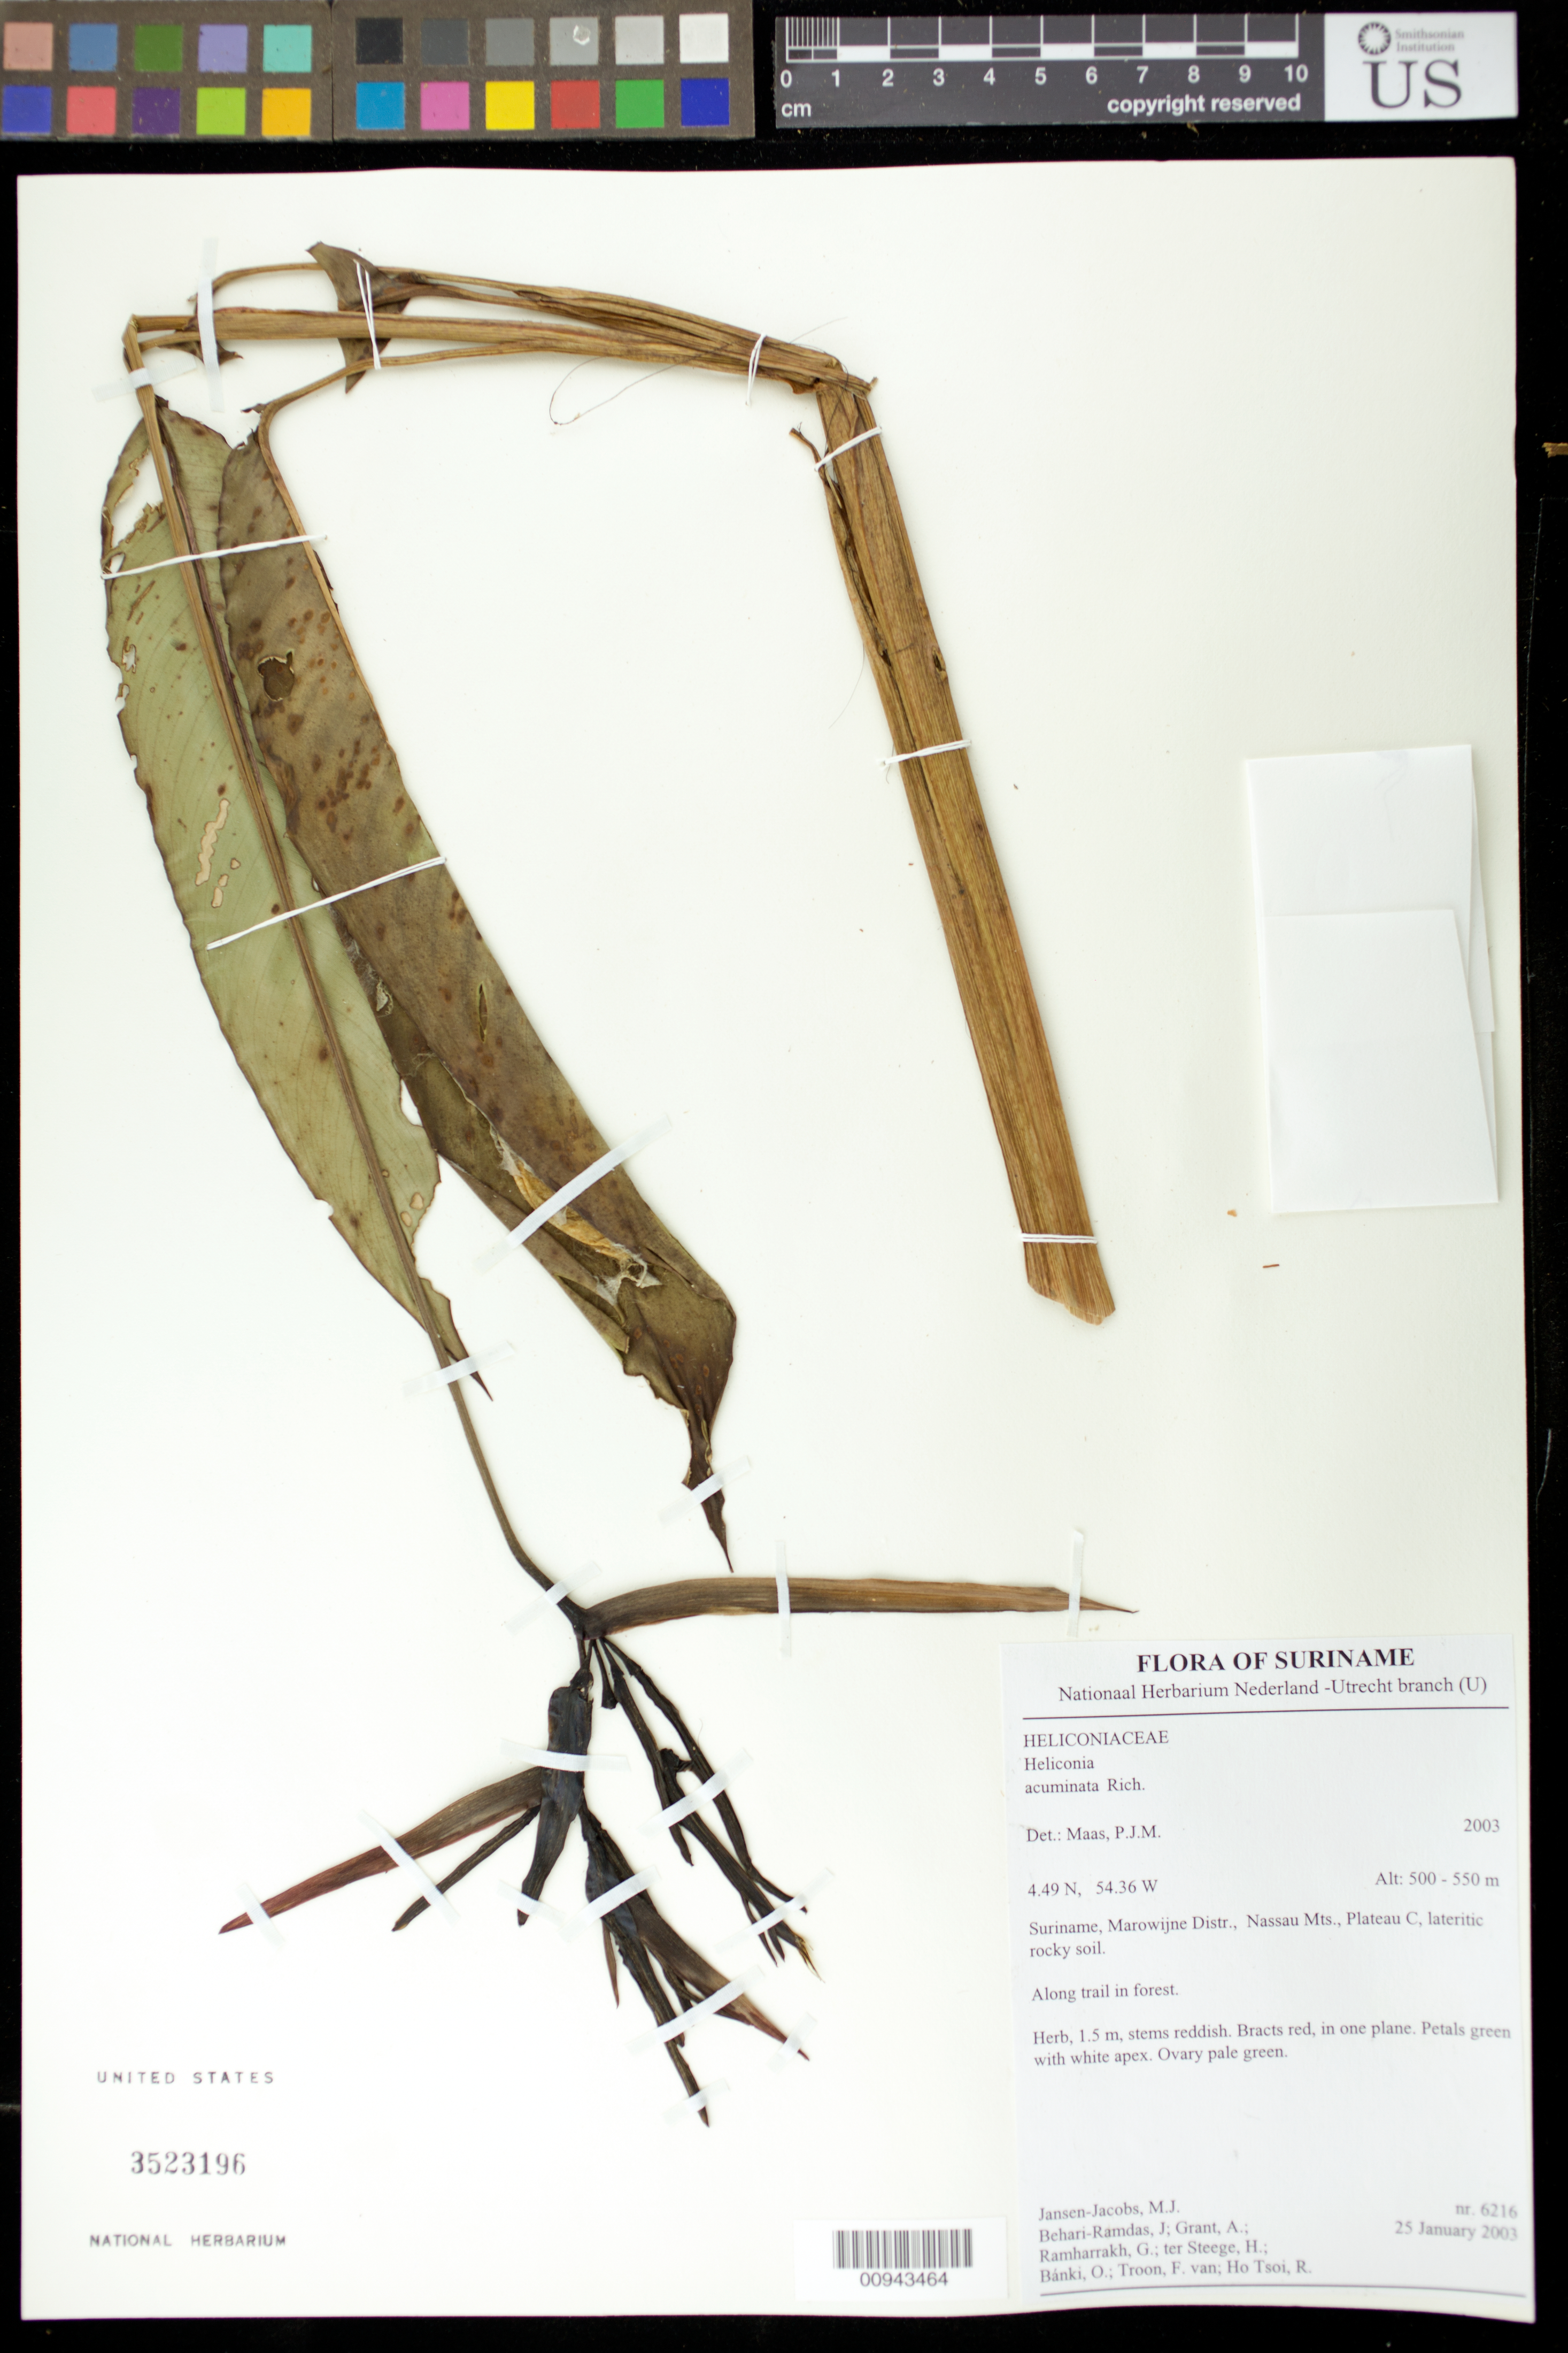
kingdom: Plantae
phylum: Tracheophyta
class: Liliopsida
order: Zingiberales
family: Heliconiaceae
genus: Heliconia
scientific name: Heliconia acuminata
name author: A. Rich.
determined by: Maas, Paul J. M.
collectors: M. J. Jansen-Jacobs, J. Behari-Ramdas, A. Grant, G. Ramharrakh, H. ter Steege, O. Bánki, F. Van Troon & R. Ho Tsoi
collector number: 6216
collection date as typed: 25-Jan-03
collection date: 2003-01-25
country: Suriname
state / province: Marowijne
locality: Nassau Mts., Plateau C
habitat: Lateritic rocky soil. Along trail in forest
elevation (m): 500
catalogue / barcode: US 3523196